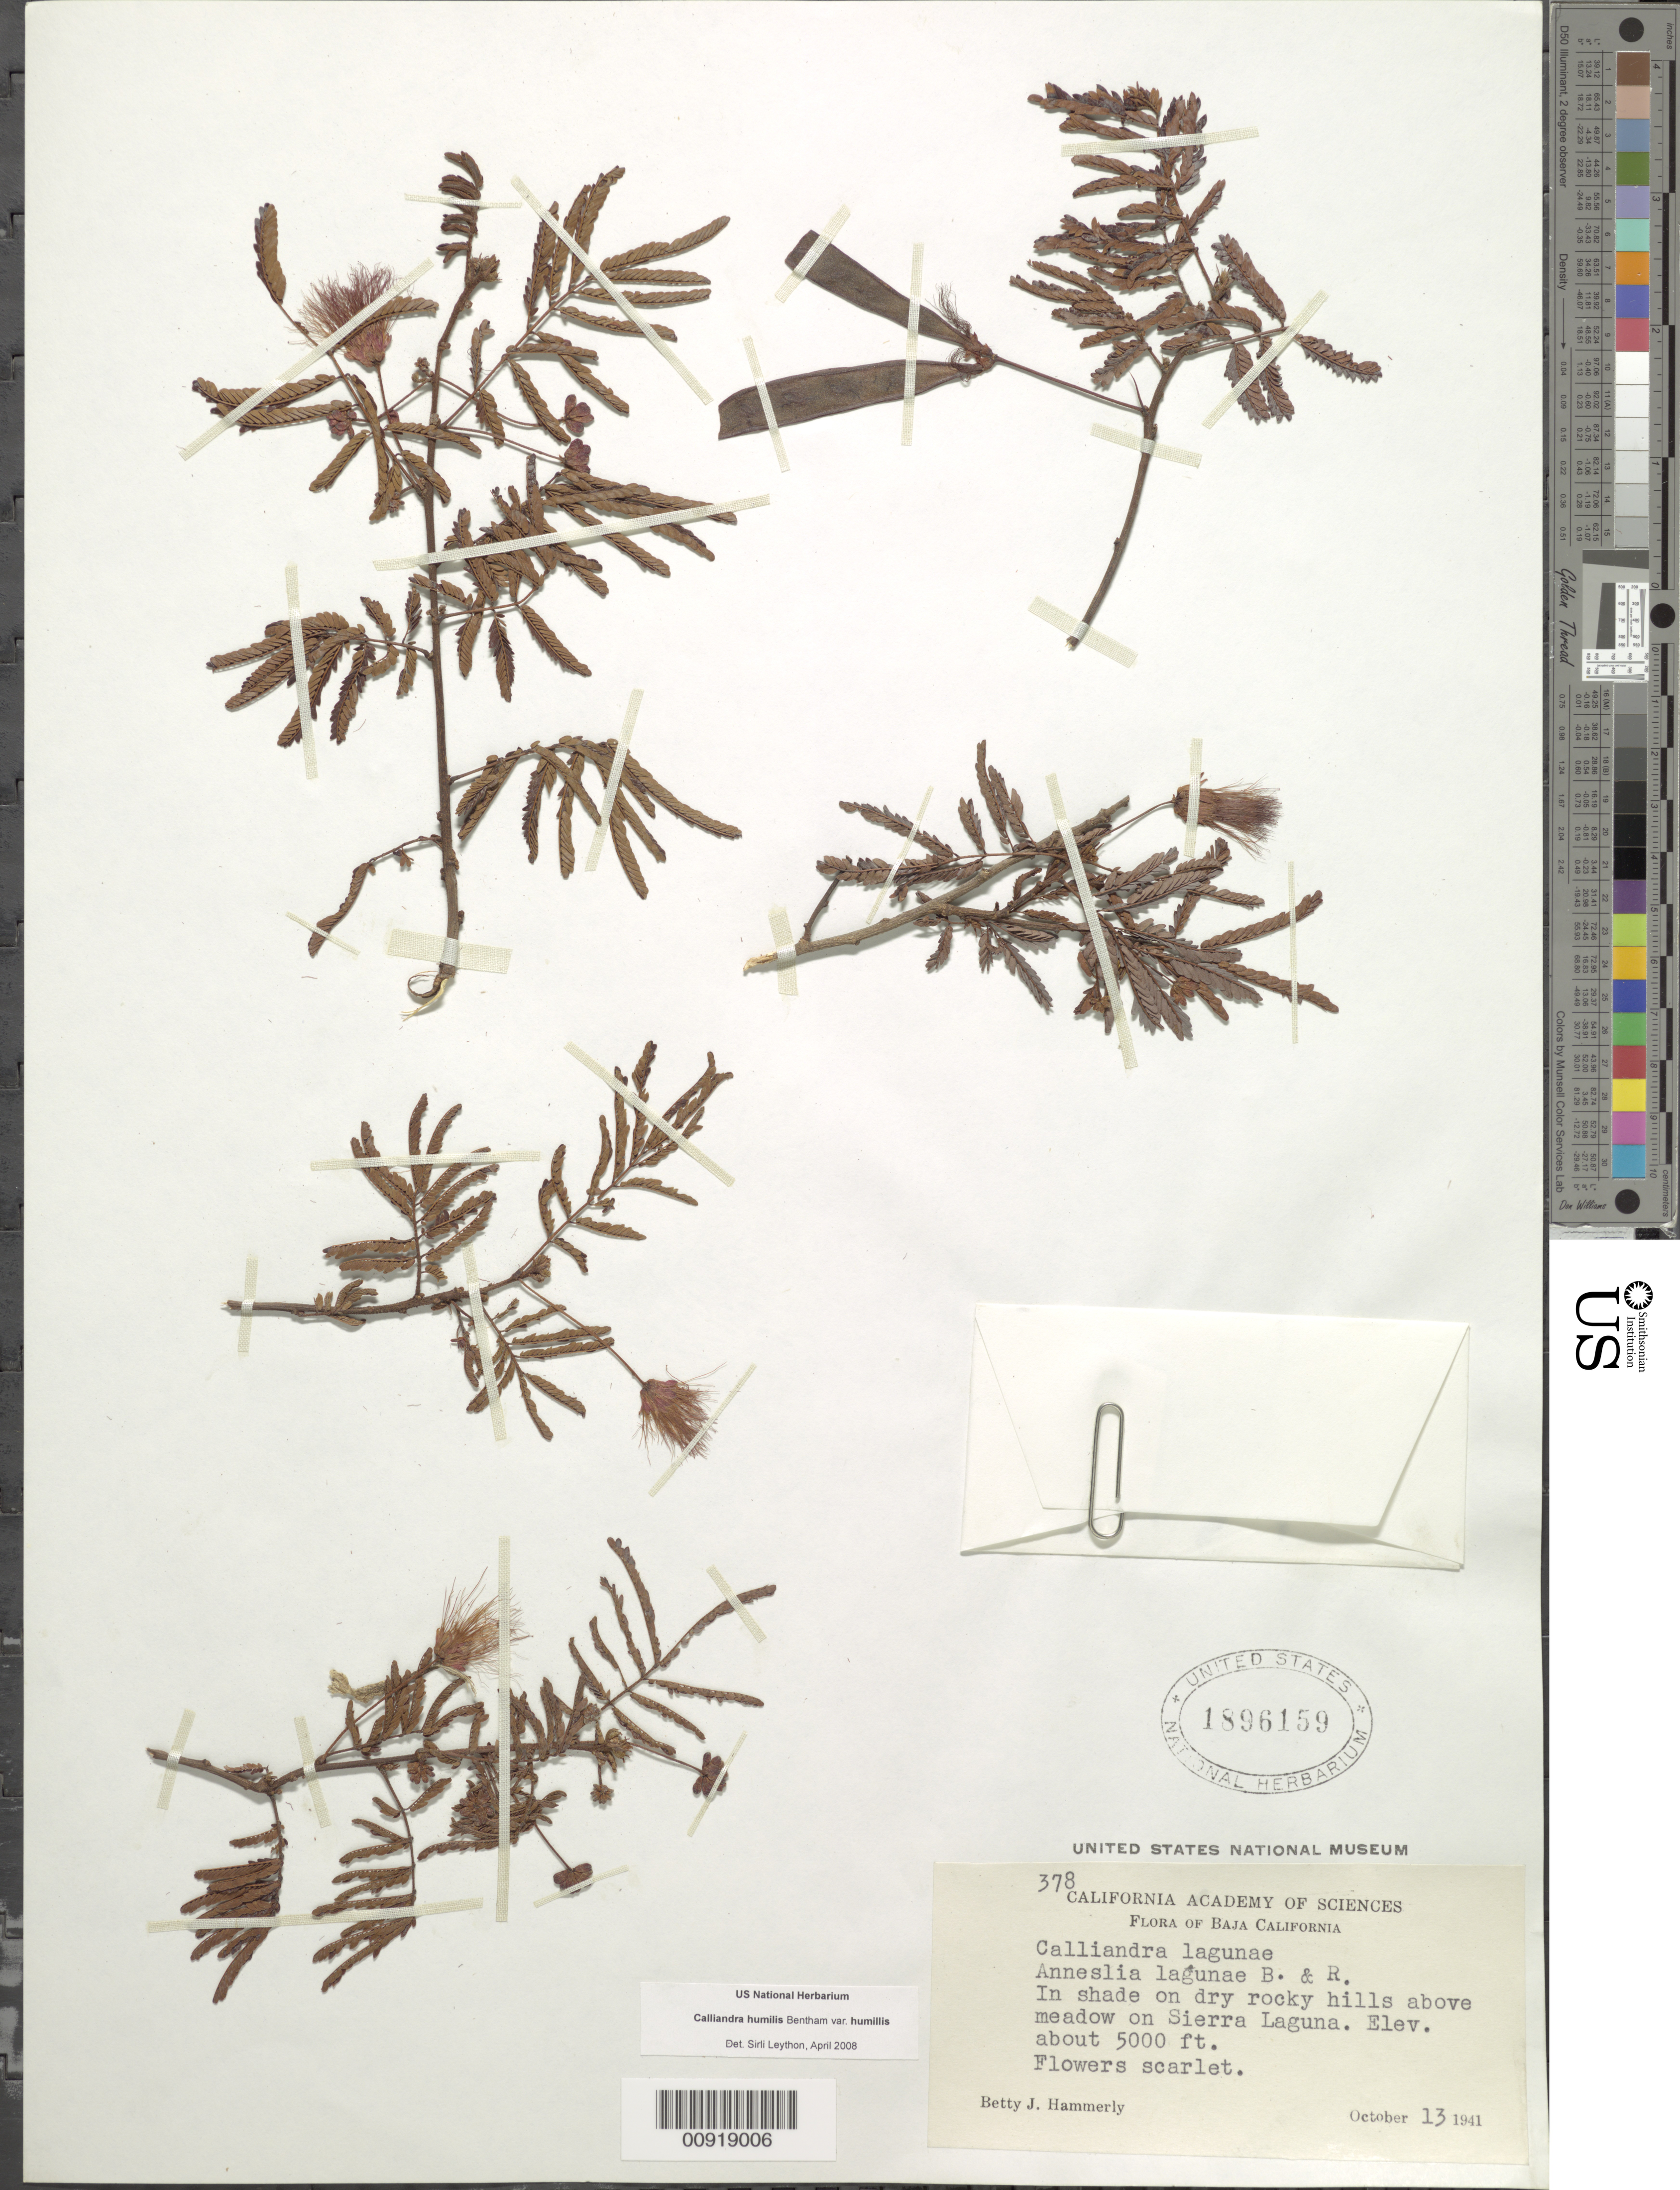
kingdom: Plantae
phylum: Tracheophyta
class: Magnoliopsida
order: Fabales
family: Fabaceae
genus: Calliandra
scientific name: Calliandra humilis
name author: Benth.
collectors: B. J. Hammerly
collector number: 378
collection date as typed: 13 Oct 1941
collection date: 1941-10-13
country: Mexico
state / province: Baja California Sur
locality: Sierra Laguna.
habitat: In shade on dry rocky hills above meadow.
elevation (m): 1524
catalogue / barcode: US 1896159